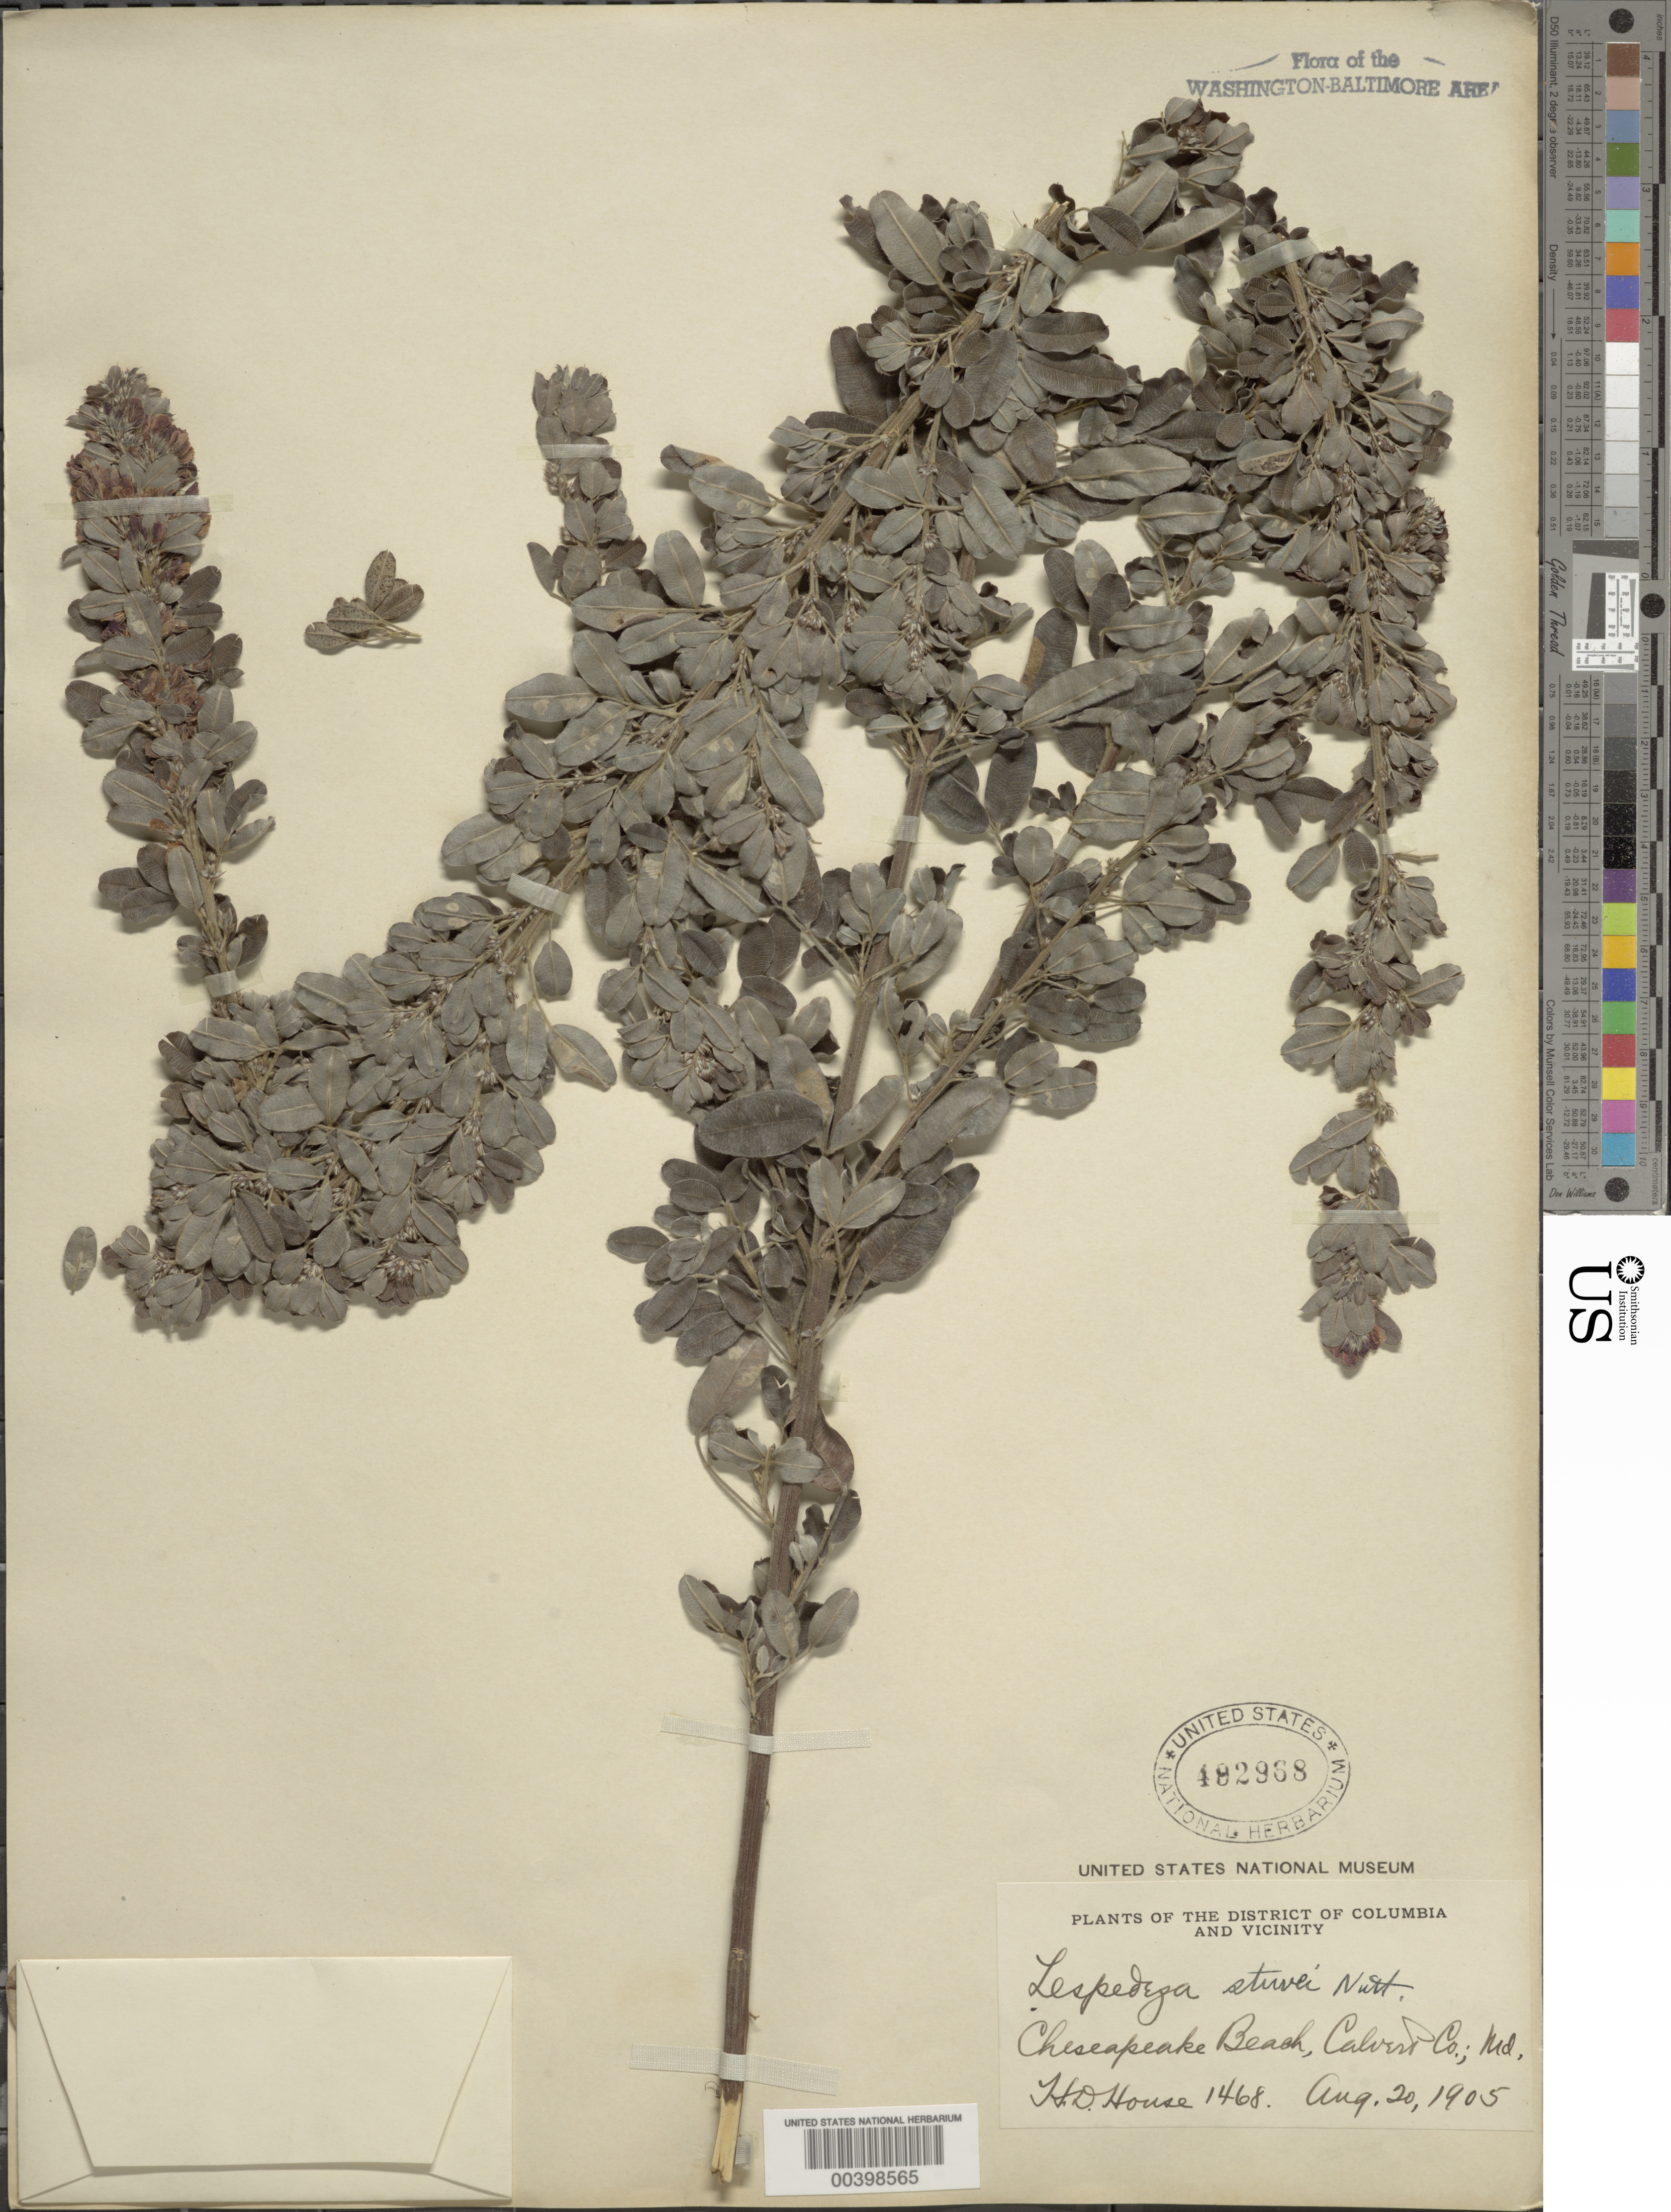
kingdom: Plantae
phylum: Tracheophyta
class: Magnoliopsida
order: Fabales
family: Fabaceae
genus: Lespedeza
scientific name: Lespedeza stuevei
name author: Nutt.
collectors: H. D. House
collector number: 1468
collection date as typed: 20 Aug 1905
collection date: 1905-08-20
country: United States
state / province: Maryland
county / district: Calvert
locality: Chesapeake Beach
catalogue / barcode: US 492968